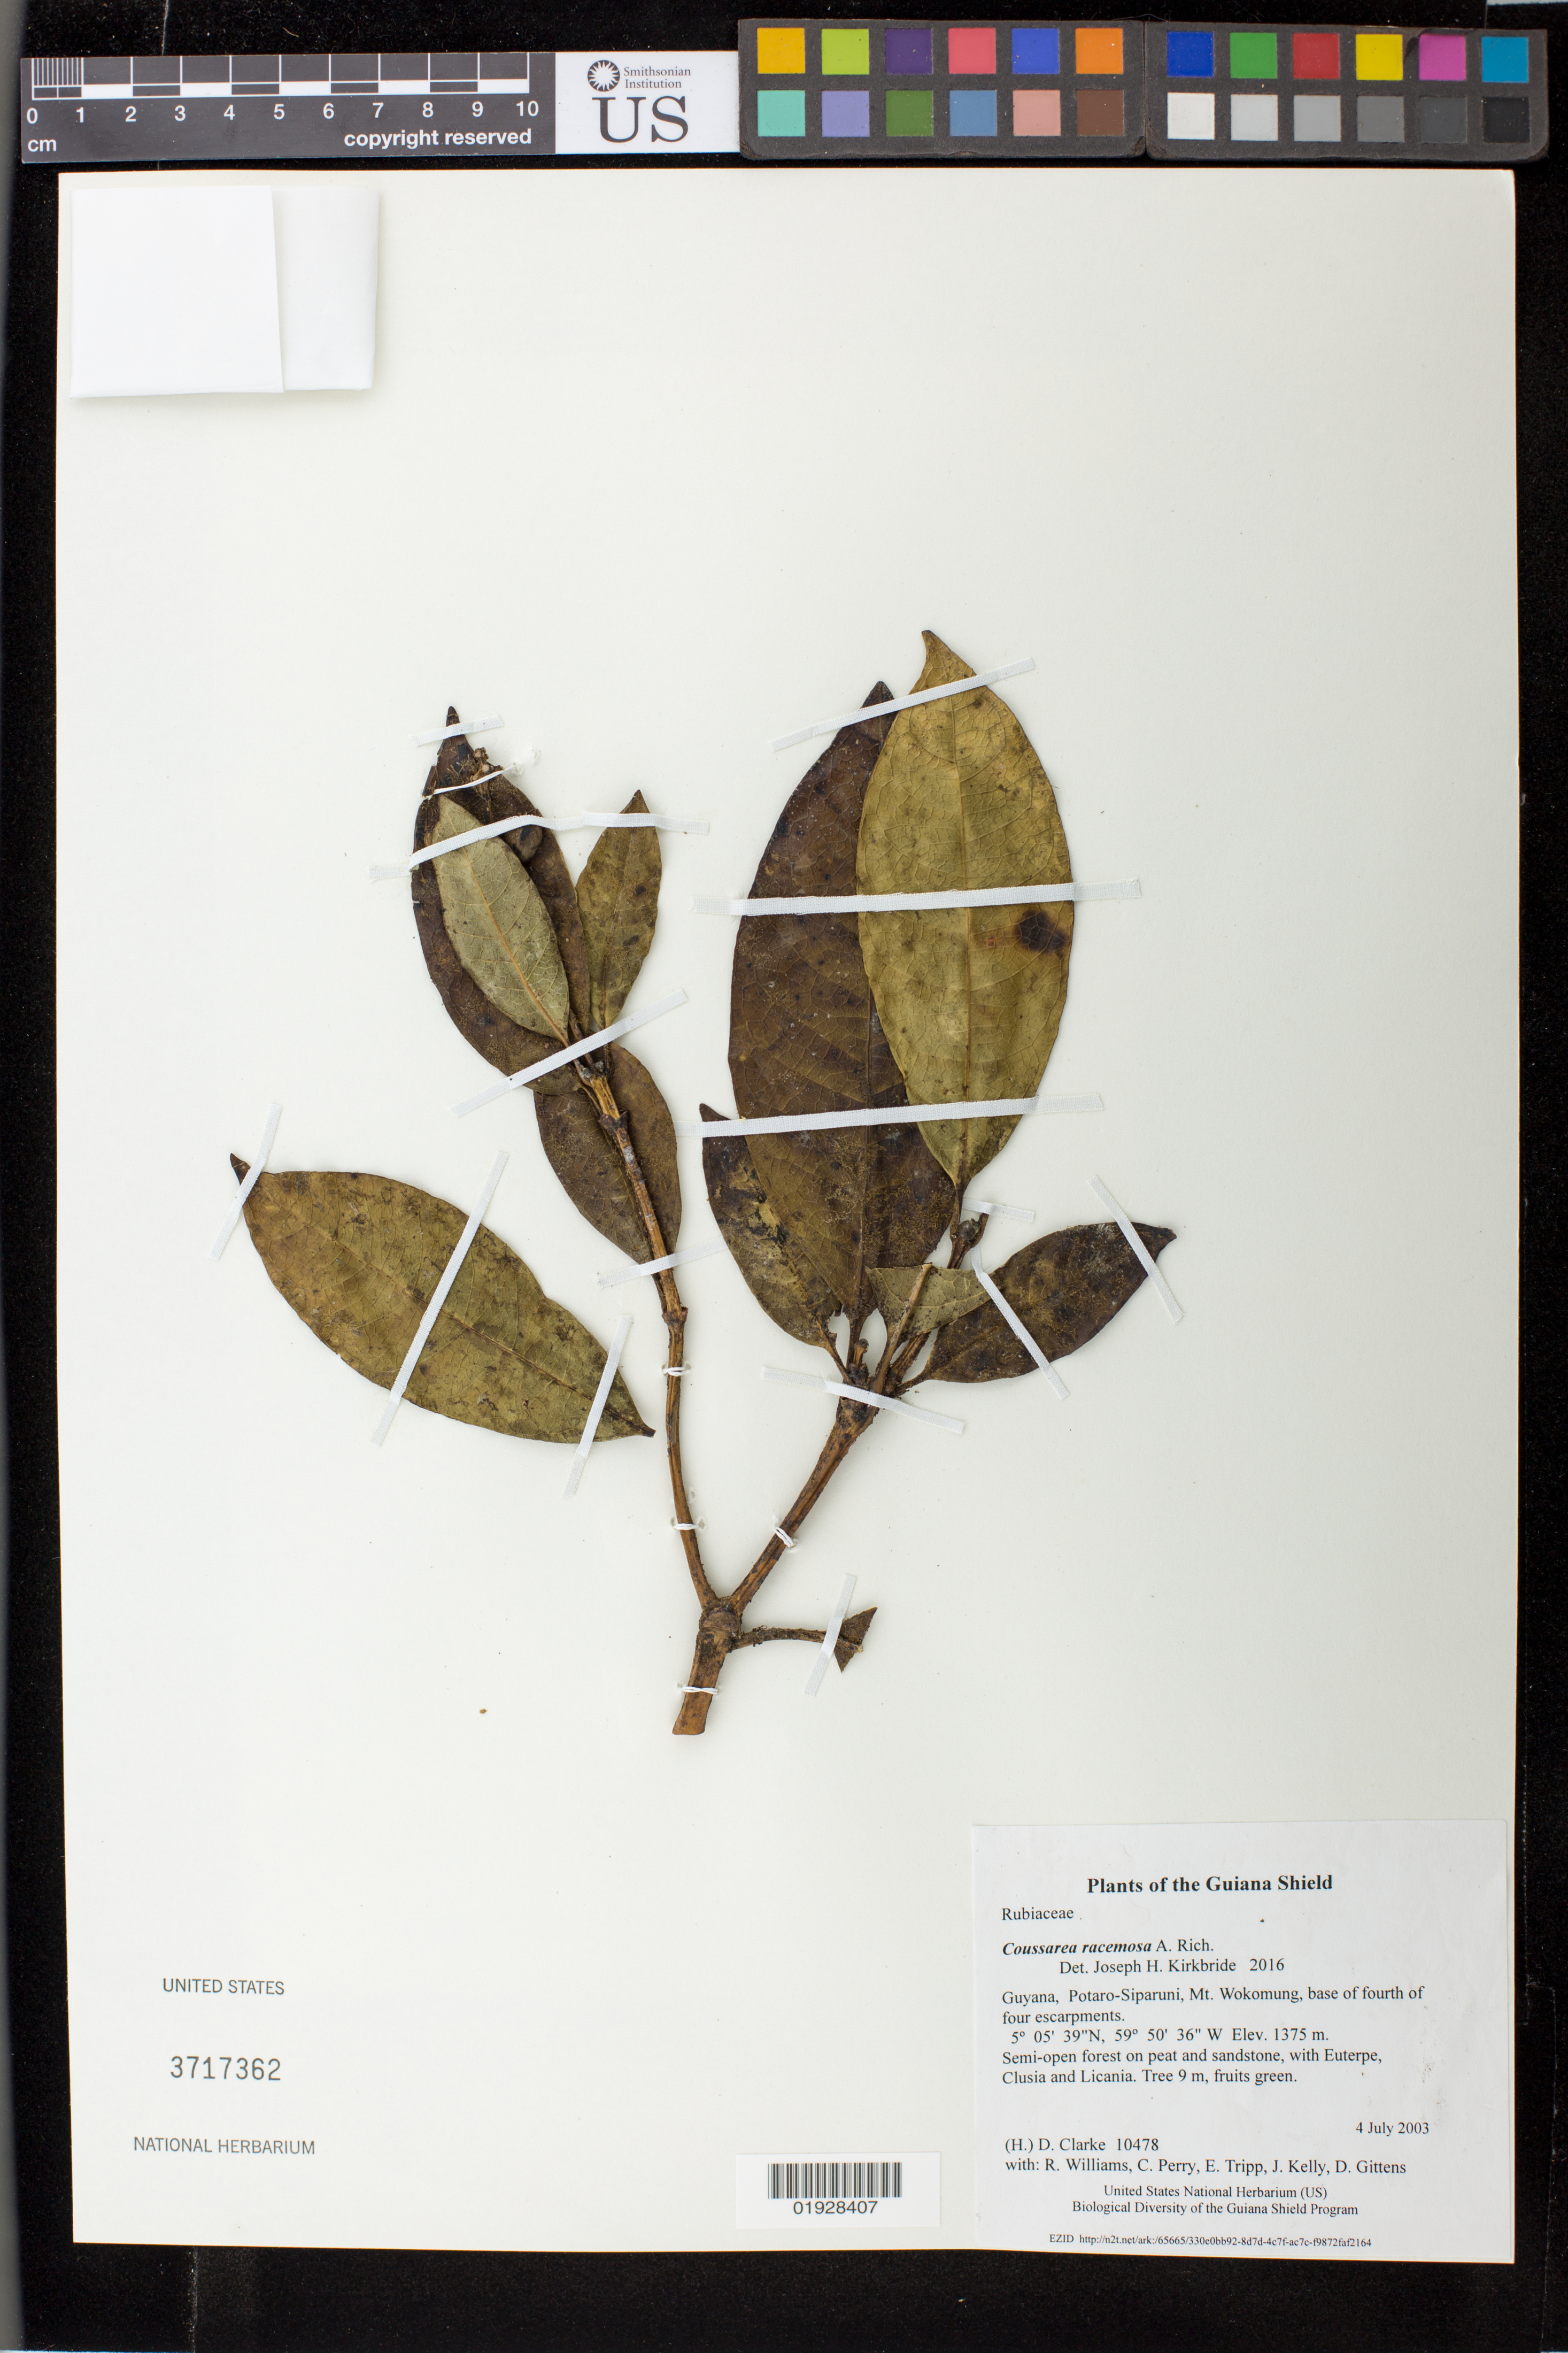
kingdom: Plantae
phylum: Tracheophyta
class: Magnoliopsida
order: Gentianales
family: Rubiaceae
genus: Coussarea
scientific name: Coussarea racemosa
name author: A. Rich.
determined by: Kirkbride, J. H.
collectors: H. D. Clarke, R. Williams, C. Perry, E. Tripp, J. Kelly, D. Gittens & S. R. Stern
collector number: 10478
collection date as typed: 4 July 2003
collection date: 2003-07-04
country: Guyana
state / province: Potaro-Siparuni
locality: Mt. Wokomung, base of fourth of four escarpments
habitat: Semi-open forest on peat and sandstone, with Euterpe, Clusia and Licania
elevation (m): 1375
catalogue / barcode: US 3717362